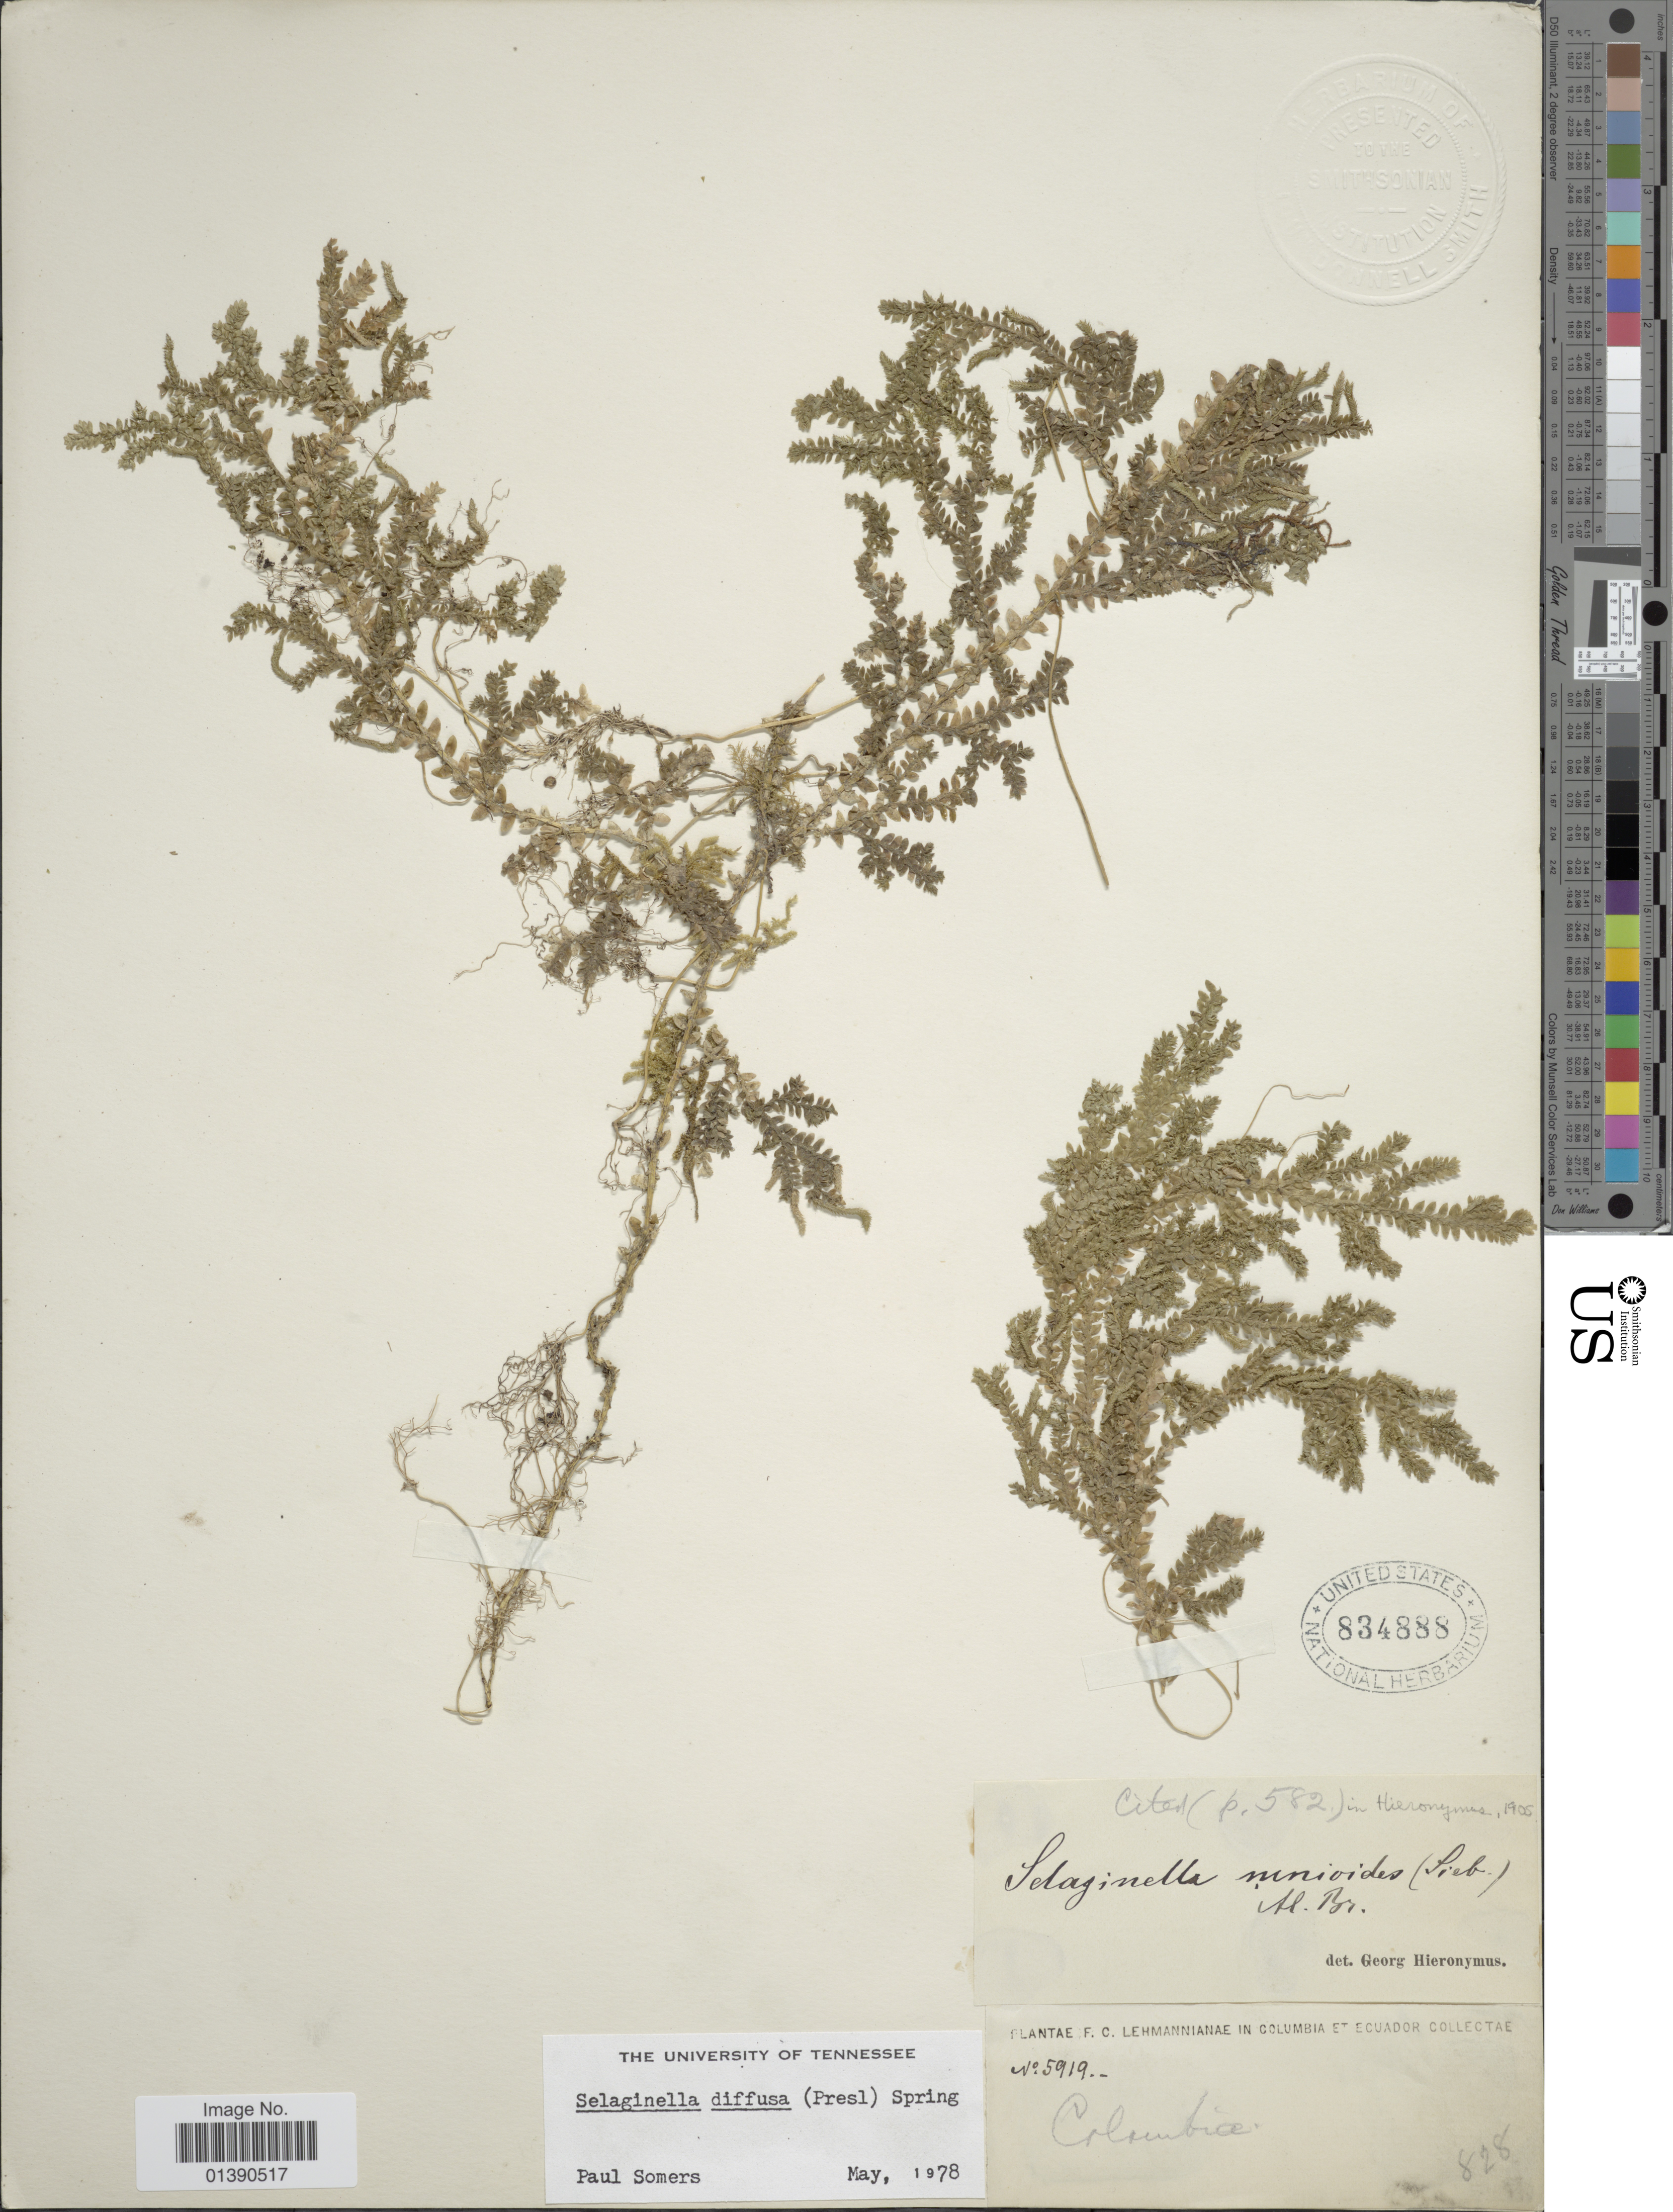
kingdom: Plantae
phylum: Tracheophyta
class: Lycopodiopsida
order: Selaginellales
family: Selaginellaceae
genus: Selaginella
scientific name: Selaginella diffusa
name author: (C. Presl) Spring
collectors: F. C. Lehmann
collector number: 5919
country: Colombia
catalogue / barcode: US 834888